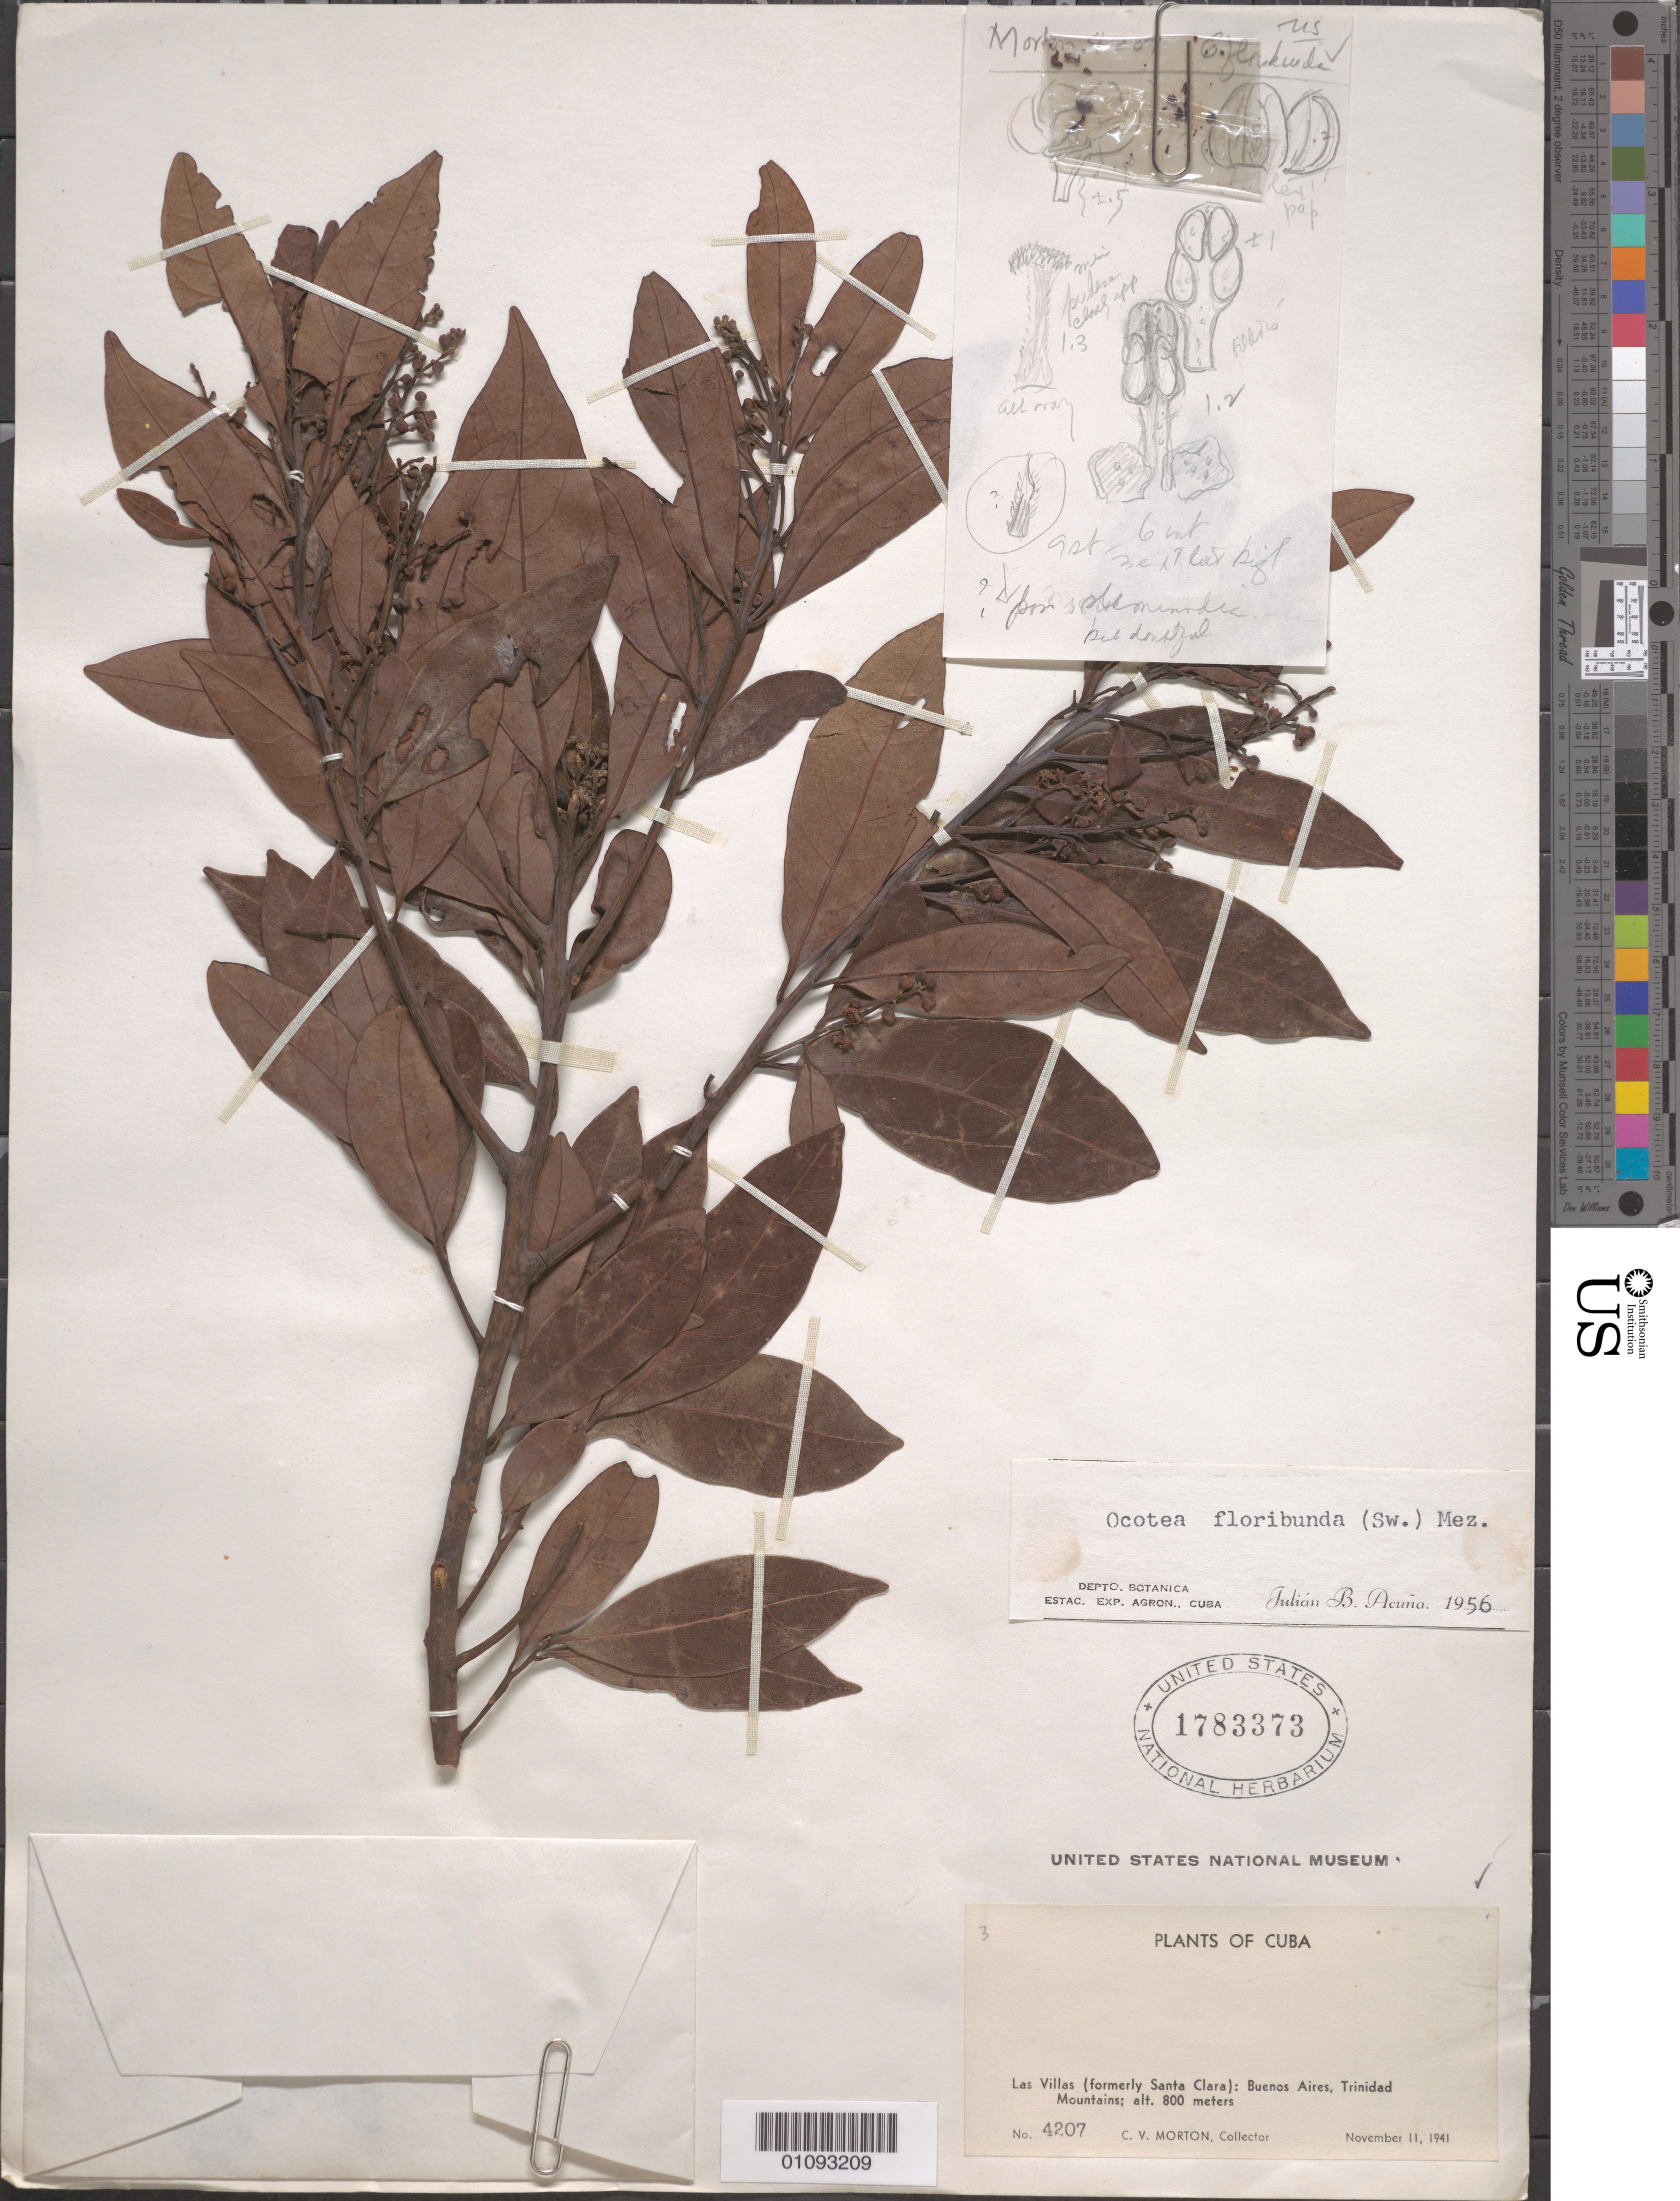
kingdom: Plantae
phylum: Tracheophyta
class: Magnoliopsida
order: Laurales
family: Lauraceae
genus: Ocotea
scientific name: Ocotea floribunda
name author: (Sw.) Mez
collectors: C. V. Morton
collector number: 4207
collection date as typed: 11 Nov 1941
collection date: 1941-11-11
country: Cuba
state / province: Las Villas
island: Cuba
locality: Buenos Aires, Trinidad Mountains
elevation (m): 800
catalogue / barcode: US 1783373